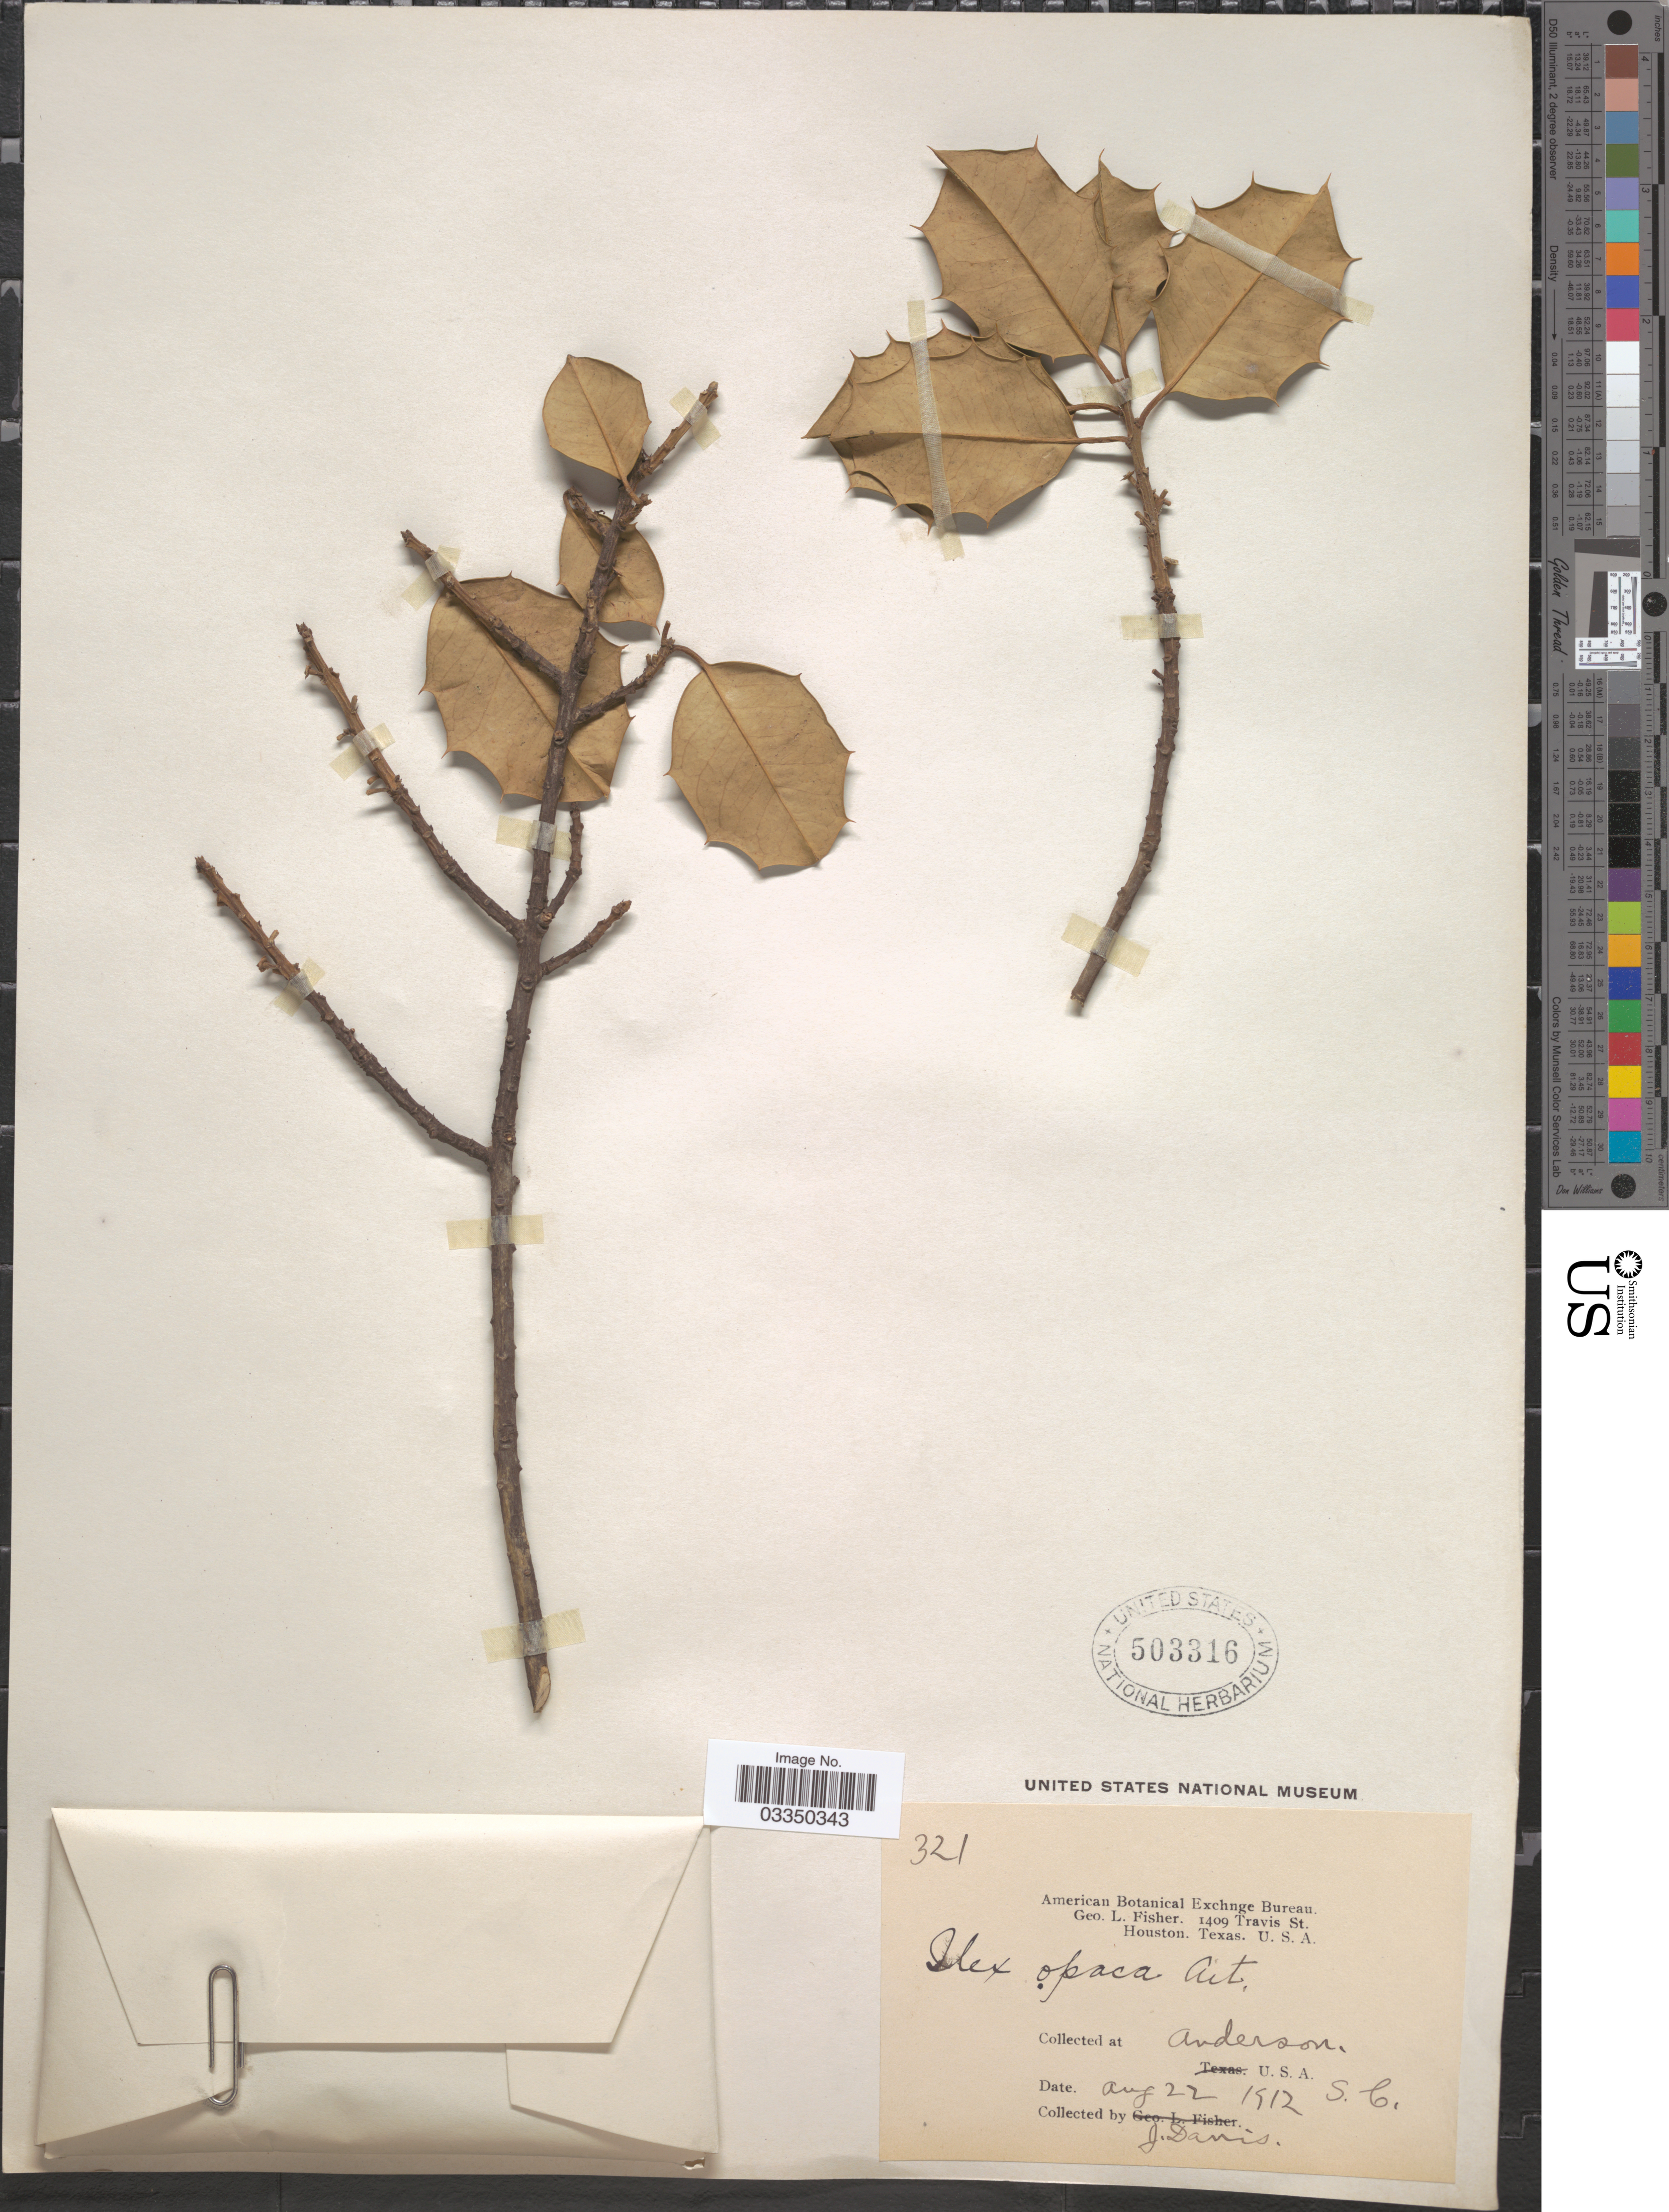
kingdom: Plantae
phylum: Tracheophyta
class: Magnoliopsida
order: Aquifoliales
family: Aquifoliaceae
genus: Ilex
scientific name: Ilex opaca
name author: Aiton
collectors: J. Davis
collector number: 321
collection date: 1912-08-22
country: United States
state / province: South Carolina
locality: Anderson.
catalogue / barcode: US 503316